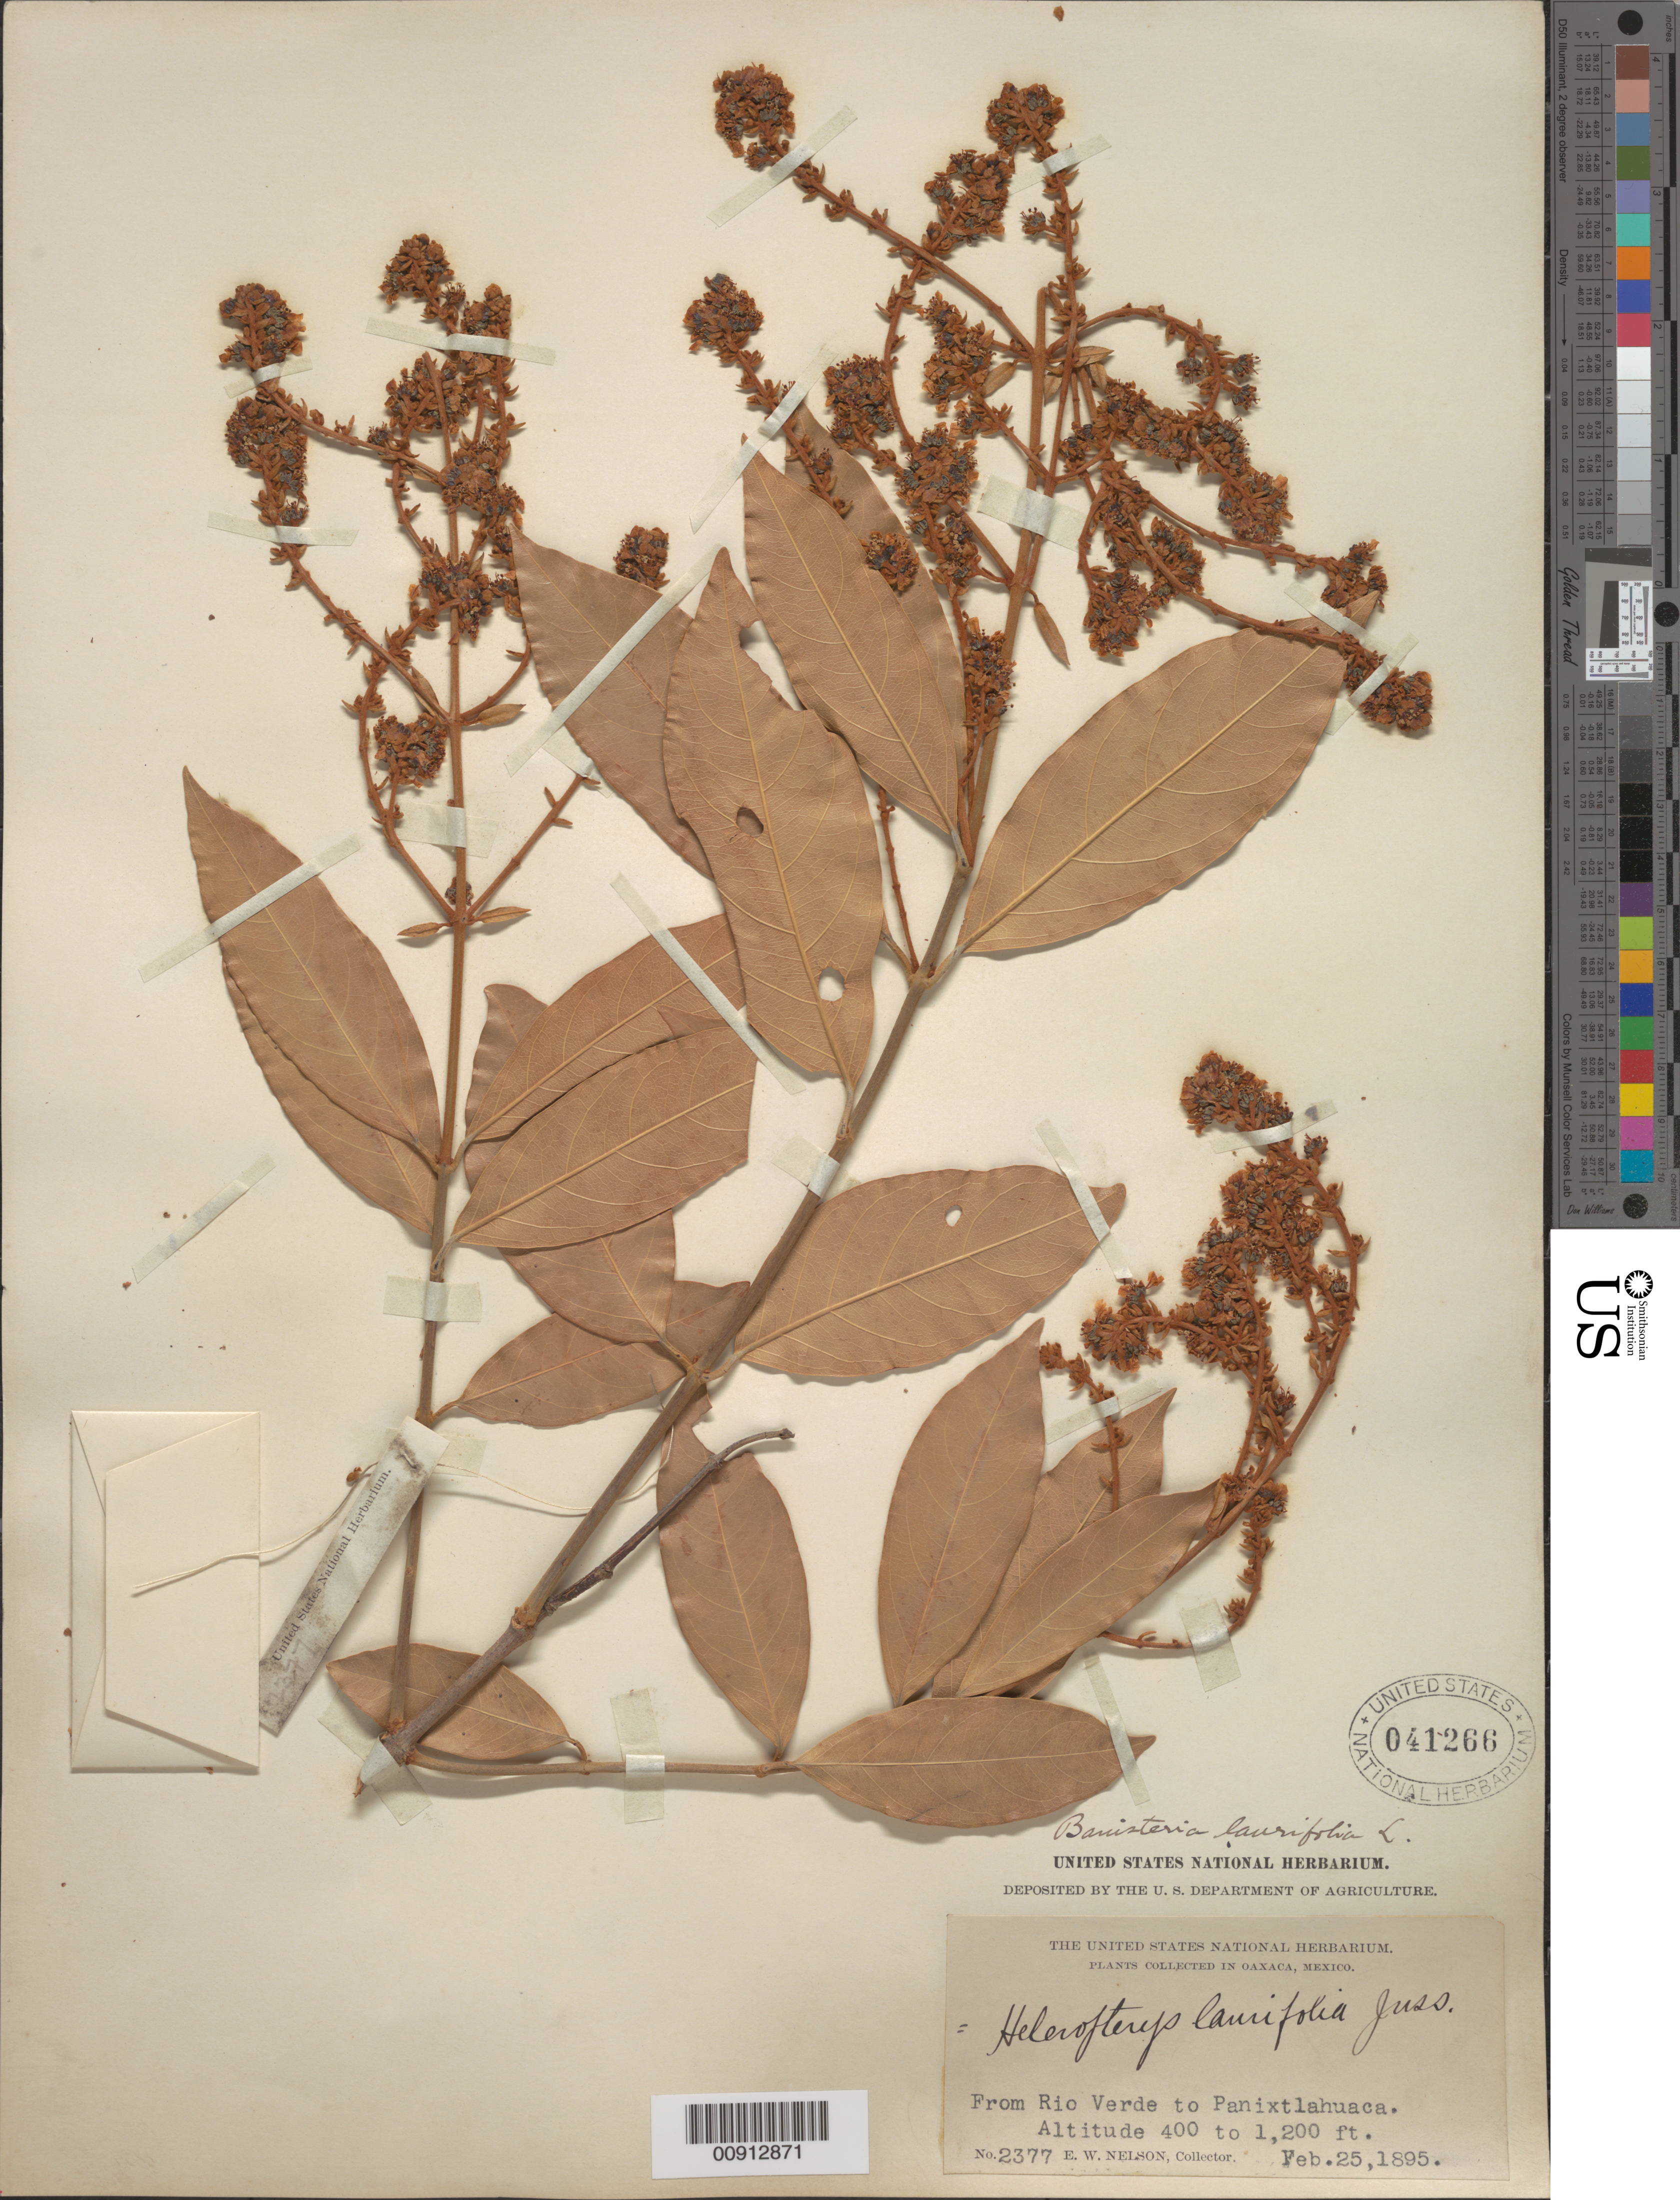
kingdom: Plantae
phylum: Tracheophyta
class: Magnoliopsida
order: Malpighiales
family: Malpighiaceae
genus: Heteropterys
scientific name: Heteropterys laurifolia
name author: (L.) A. Juss.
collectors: E. W. Nelson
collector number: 2377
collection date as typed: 25 Feb 1895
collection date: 1895-02-25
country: Mexico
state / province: Oaxaca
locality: Oaxaca: From Río Verde to Panixtlahuaca.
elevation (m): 122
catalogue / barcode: US 41266